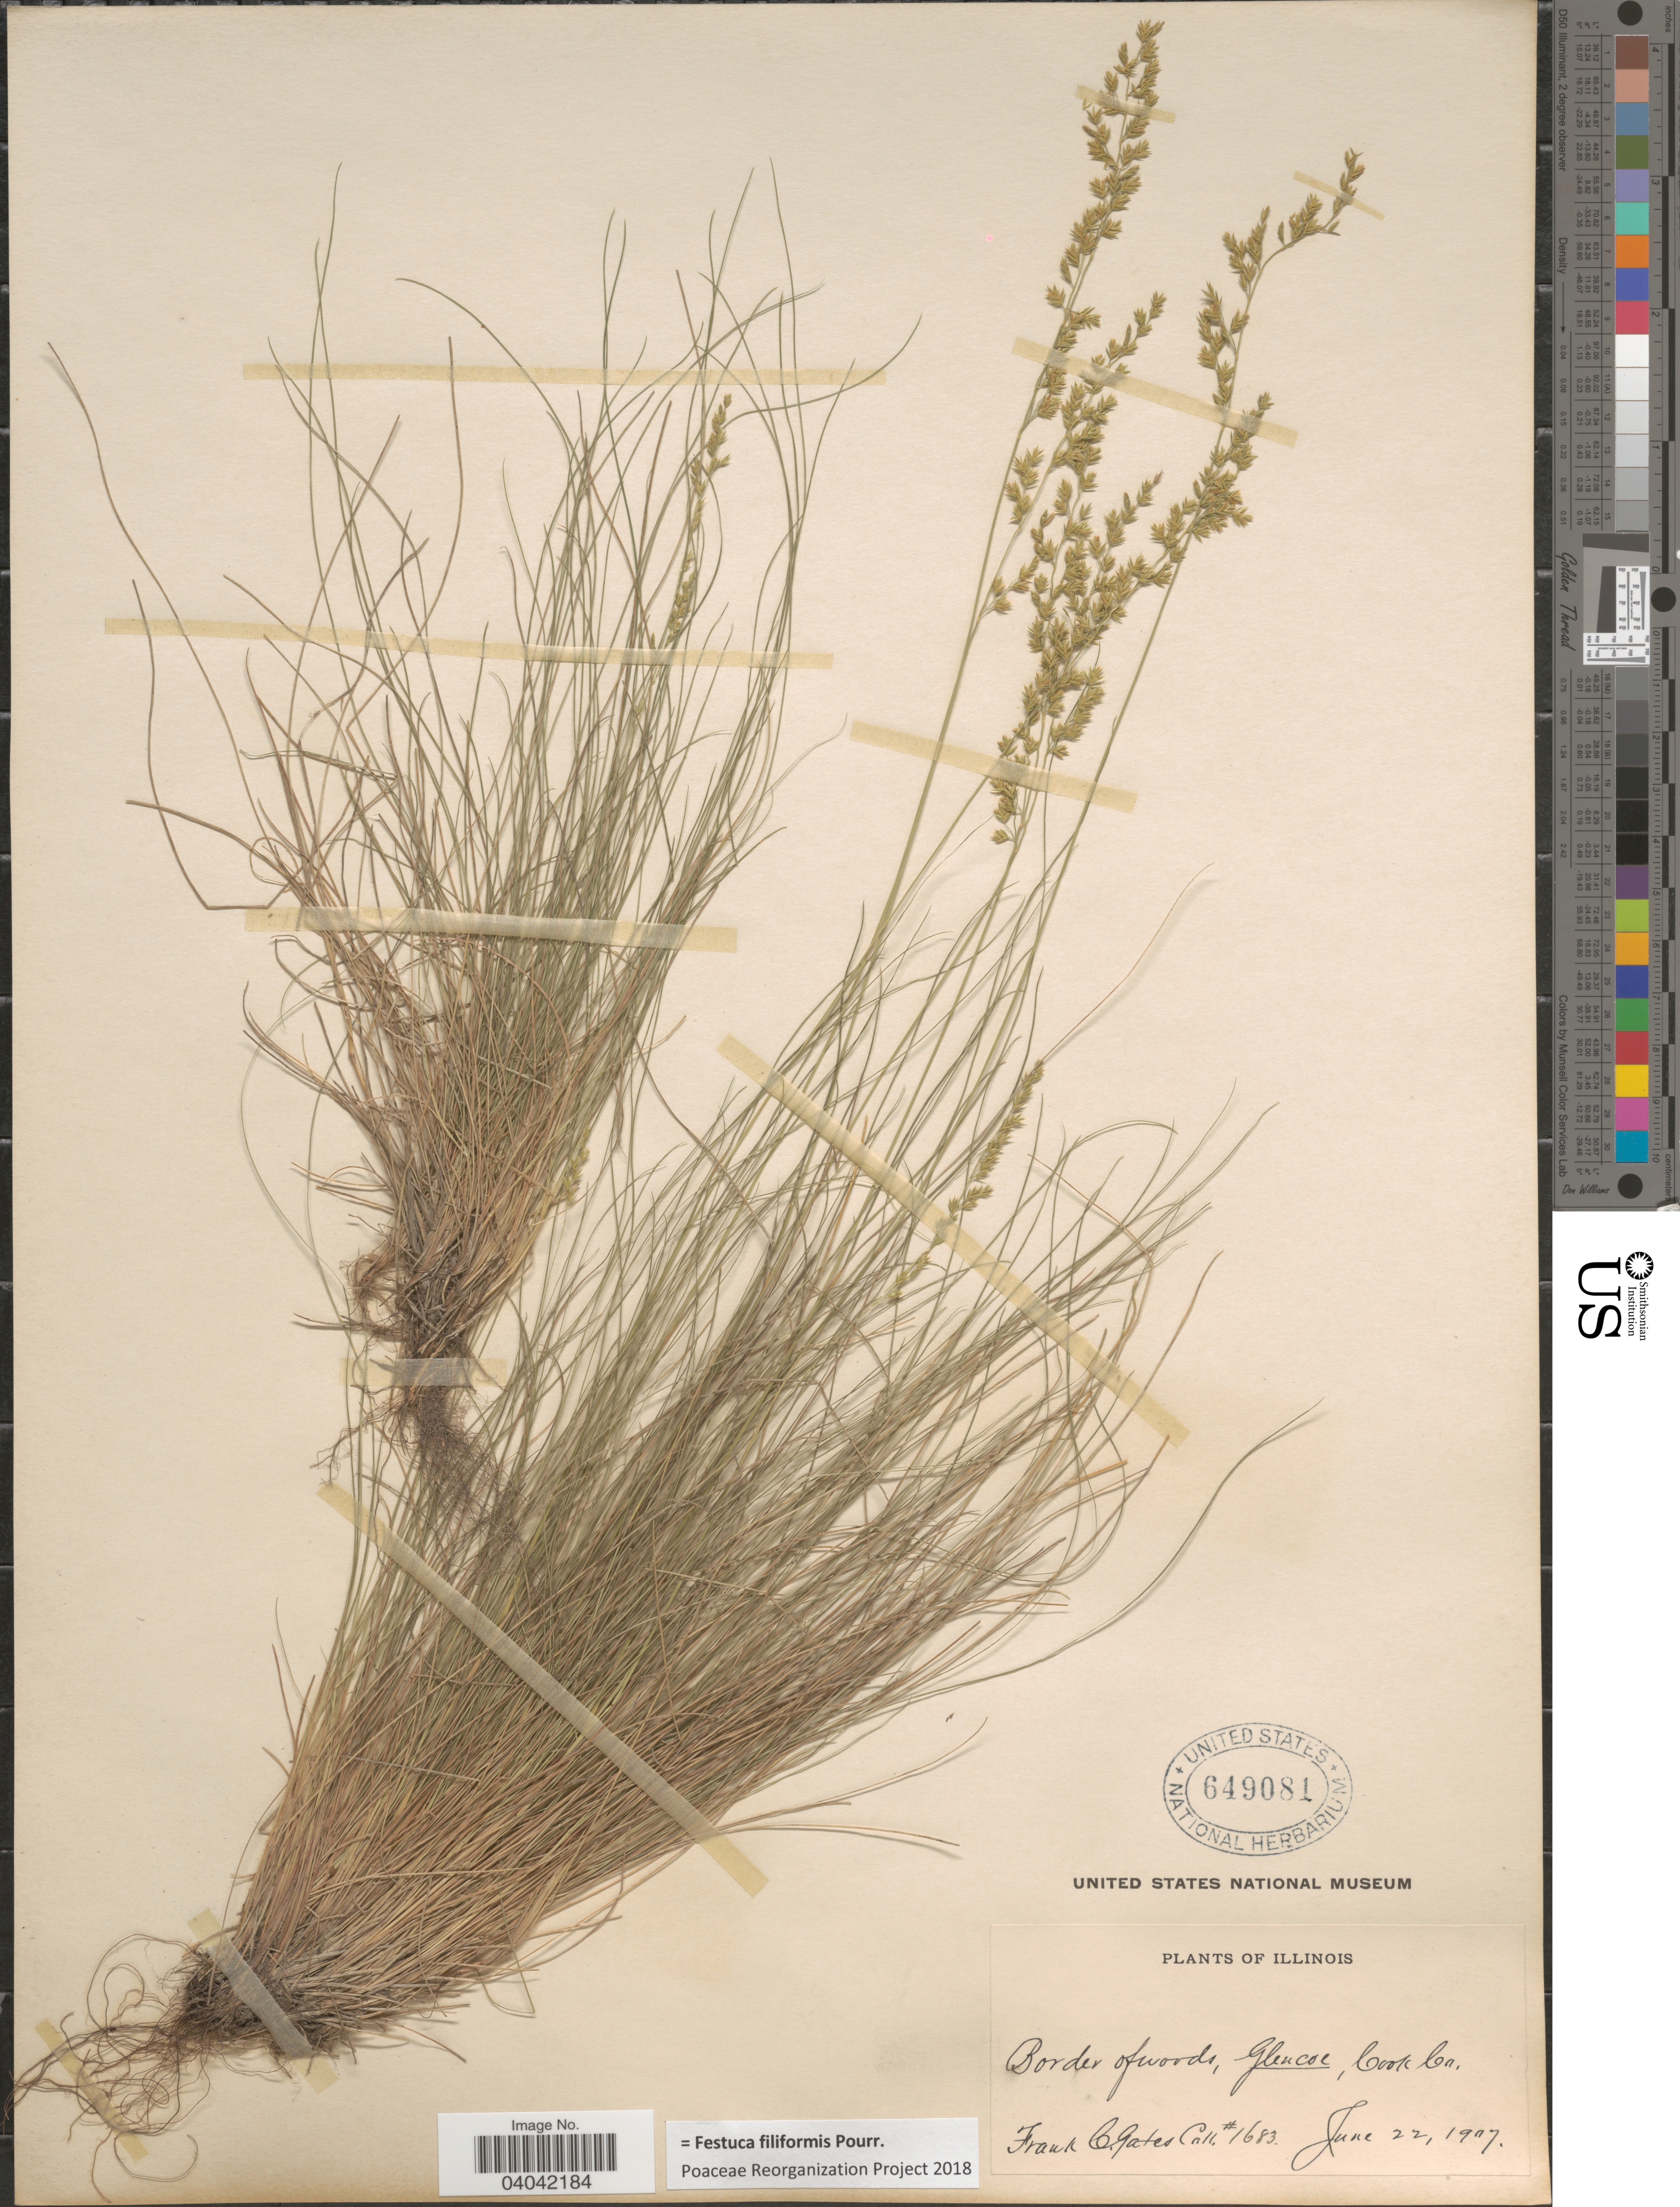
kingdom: Plantae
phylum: Tracheophyta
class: Liliopsida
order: Poales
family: Poaceae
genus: Festuca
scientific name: Festuca filiformis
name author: Pourr.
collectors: F. C. Gates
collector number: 1683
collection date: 1907-06-22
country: United States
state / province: Illinois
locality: Border of woods, Glencoe, Cook Co.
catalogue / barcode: US 649081